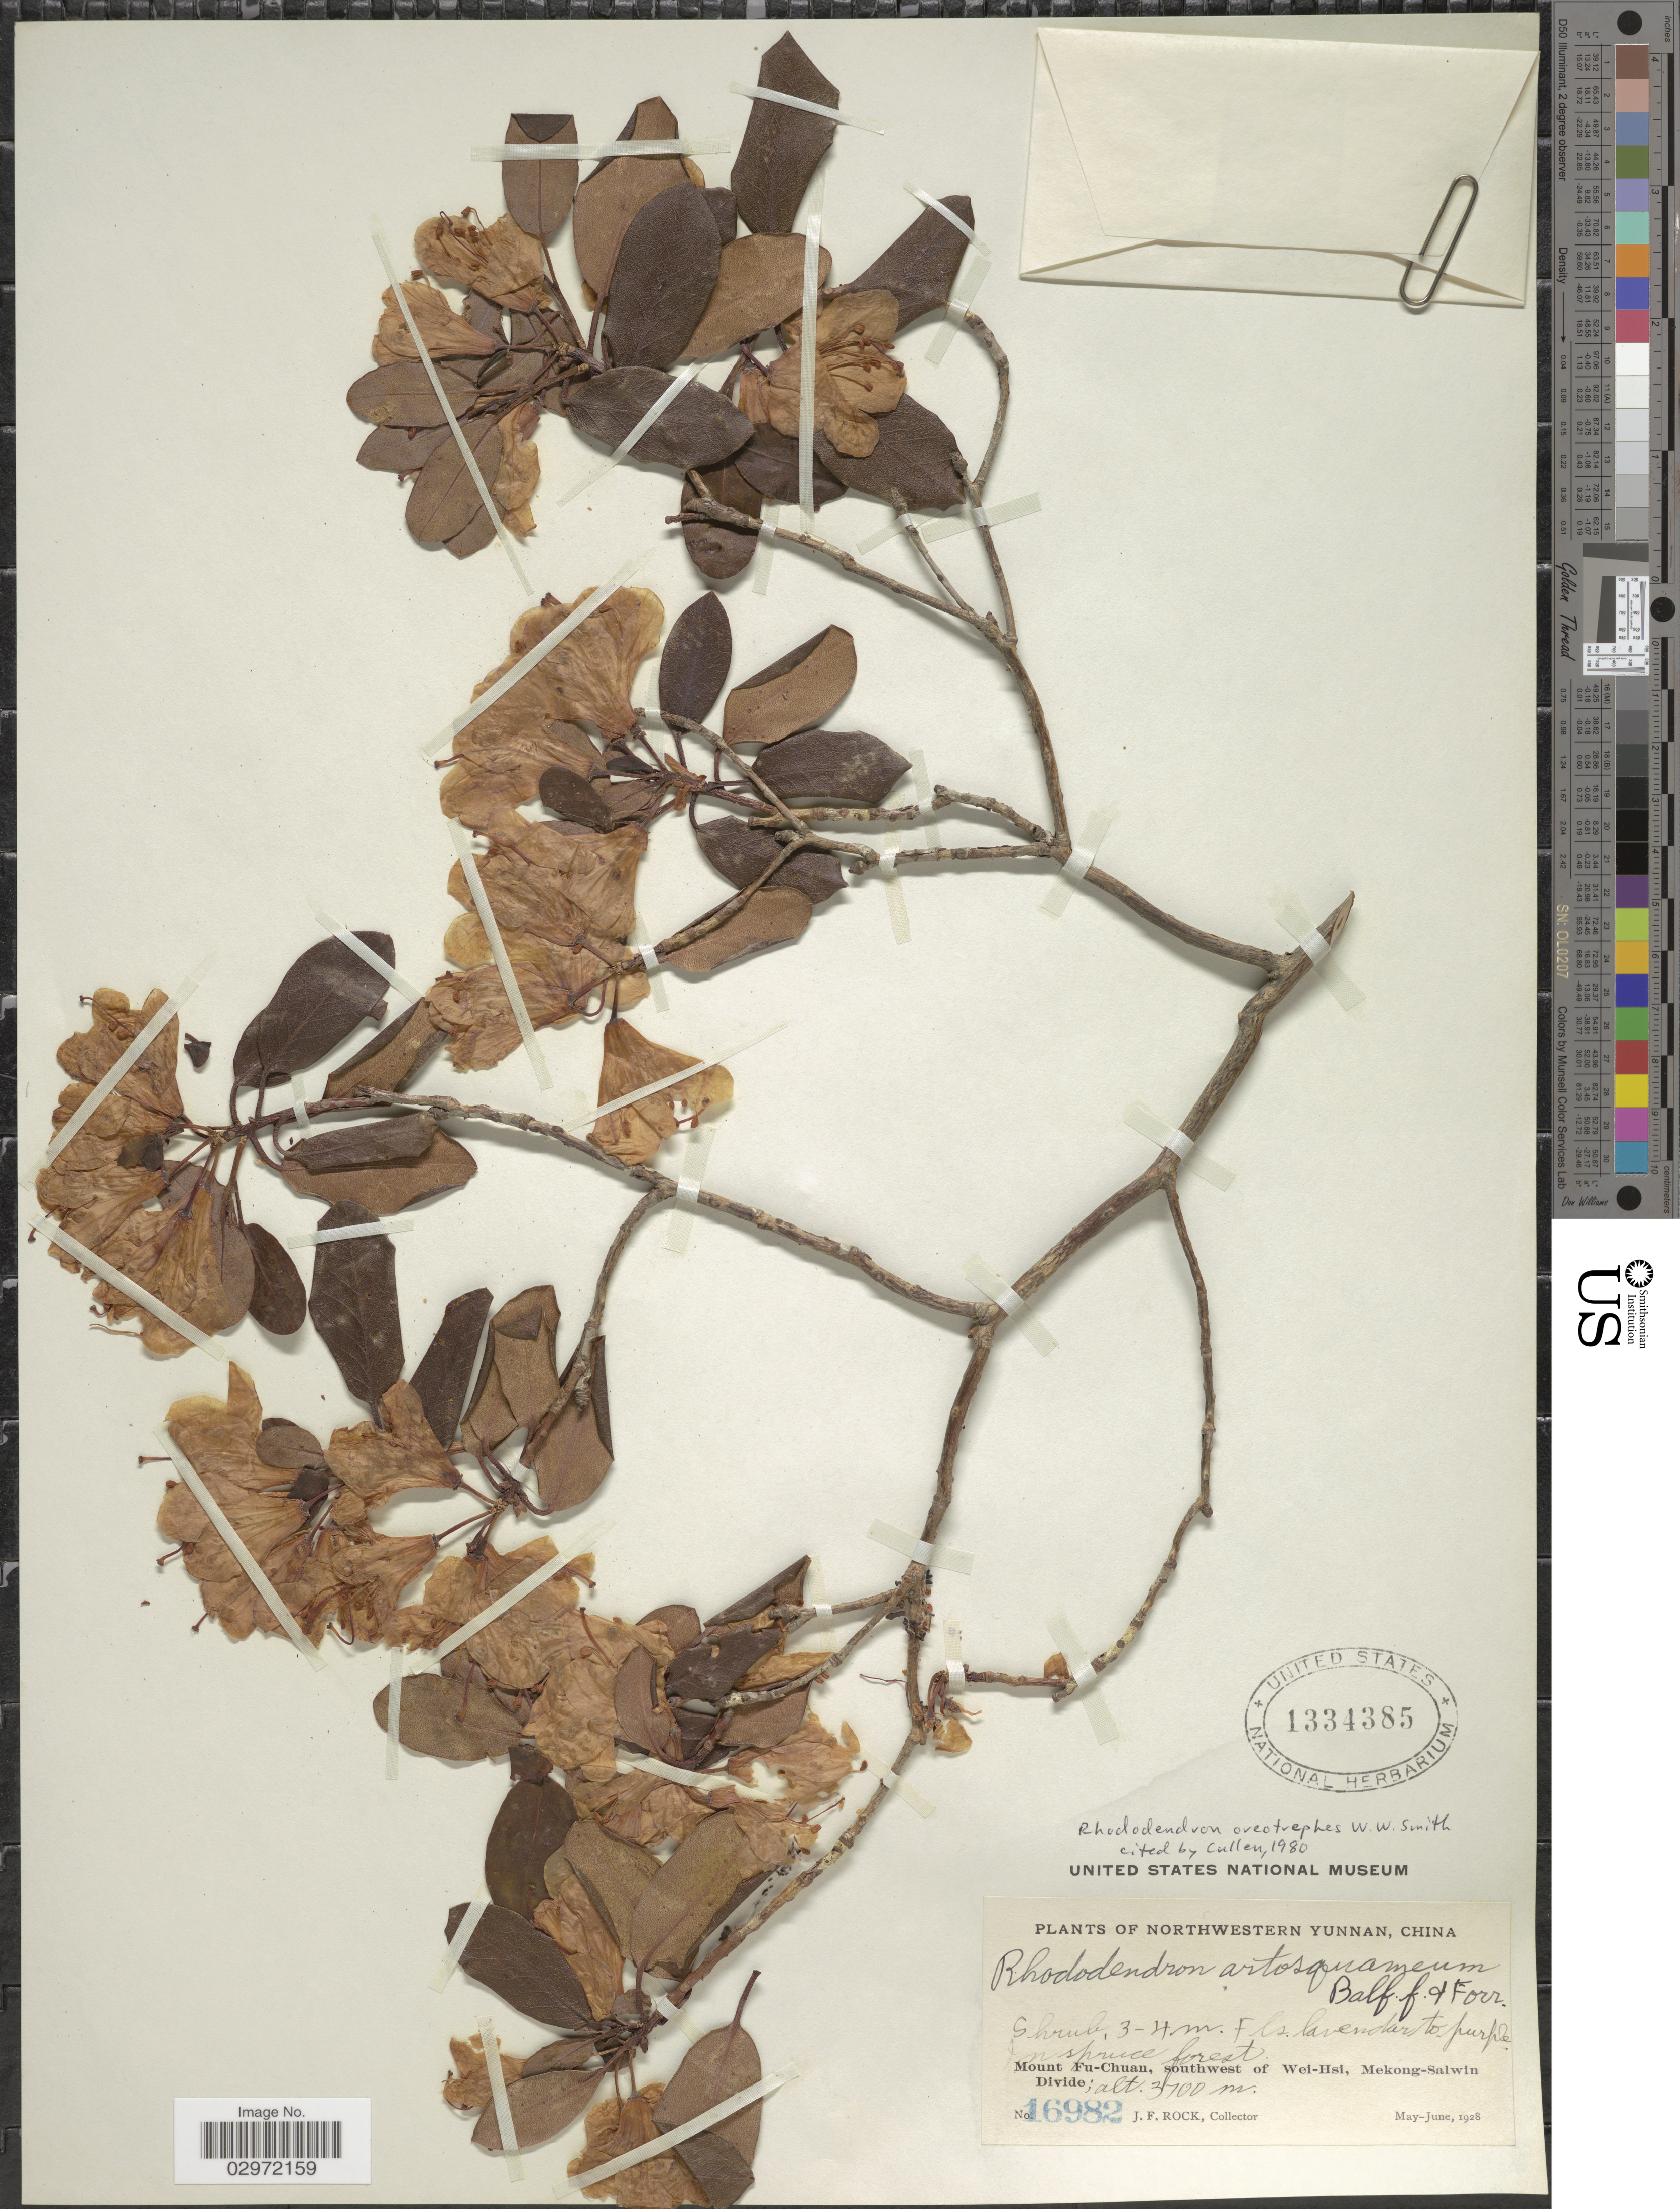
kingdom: Plantae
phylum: Tracheophyta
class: Magnoliopsida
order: Ericales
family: Ericaceae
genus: Rhododendron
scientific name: Rhododendron oreotrephes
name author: W.W. Sm.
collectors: J. Rock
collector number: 16982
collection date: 1928-05/1928-06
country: China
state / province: Yunnan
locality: Northwestern Yunnan. Mount Fu-Chuan, southwest of Wei-Hsi, Mekong-Salwin Divide.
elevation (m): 3700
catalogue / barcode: US 1334385